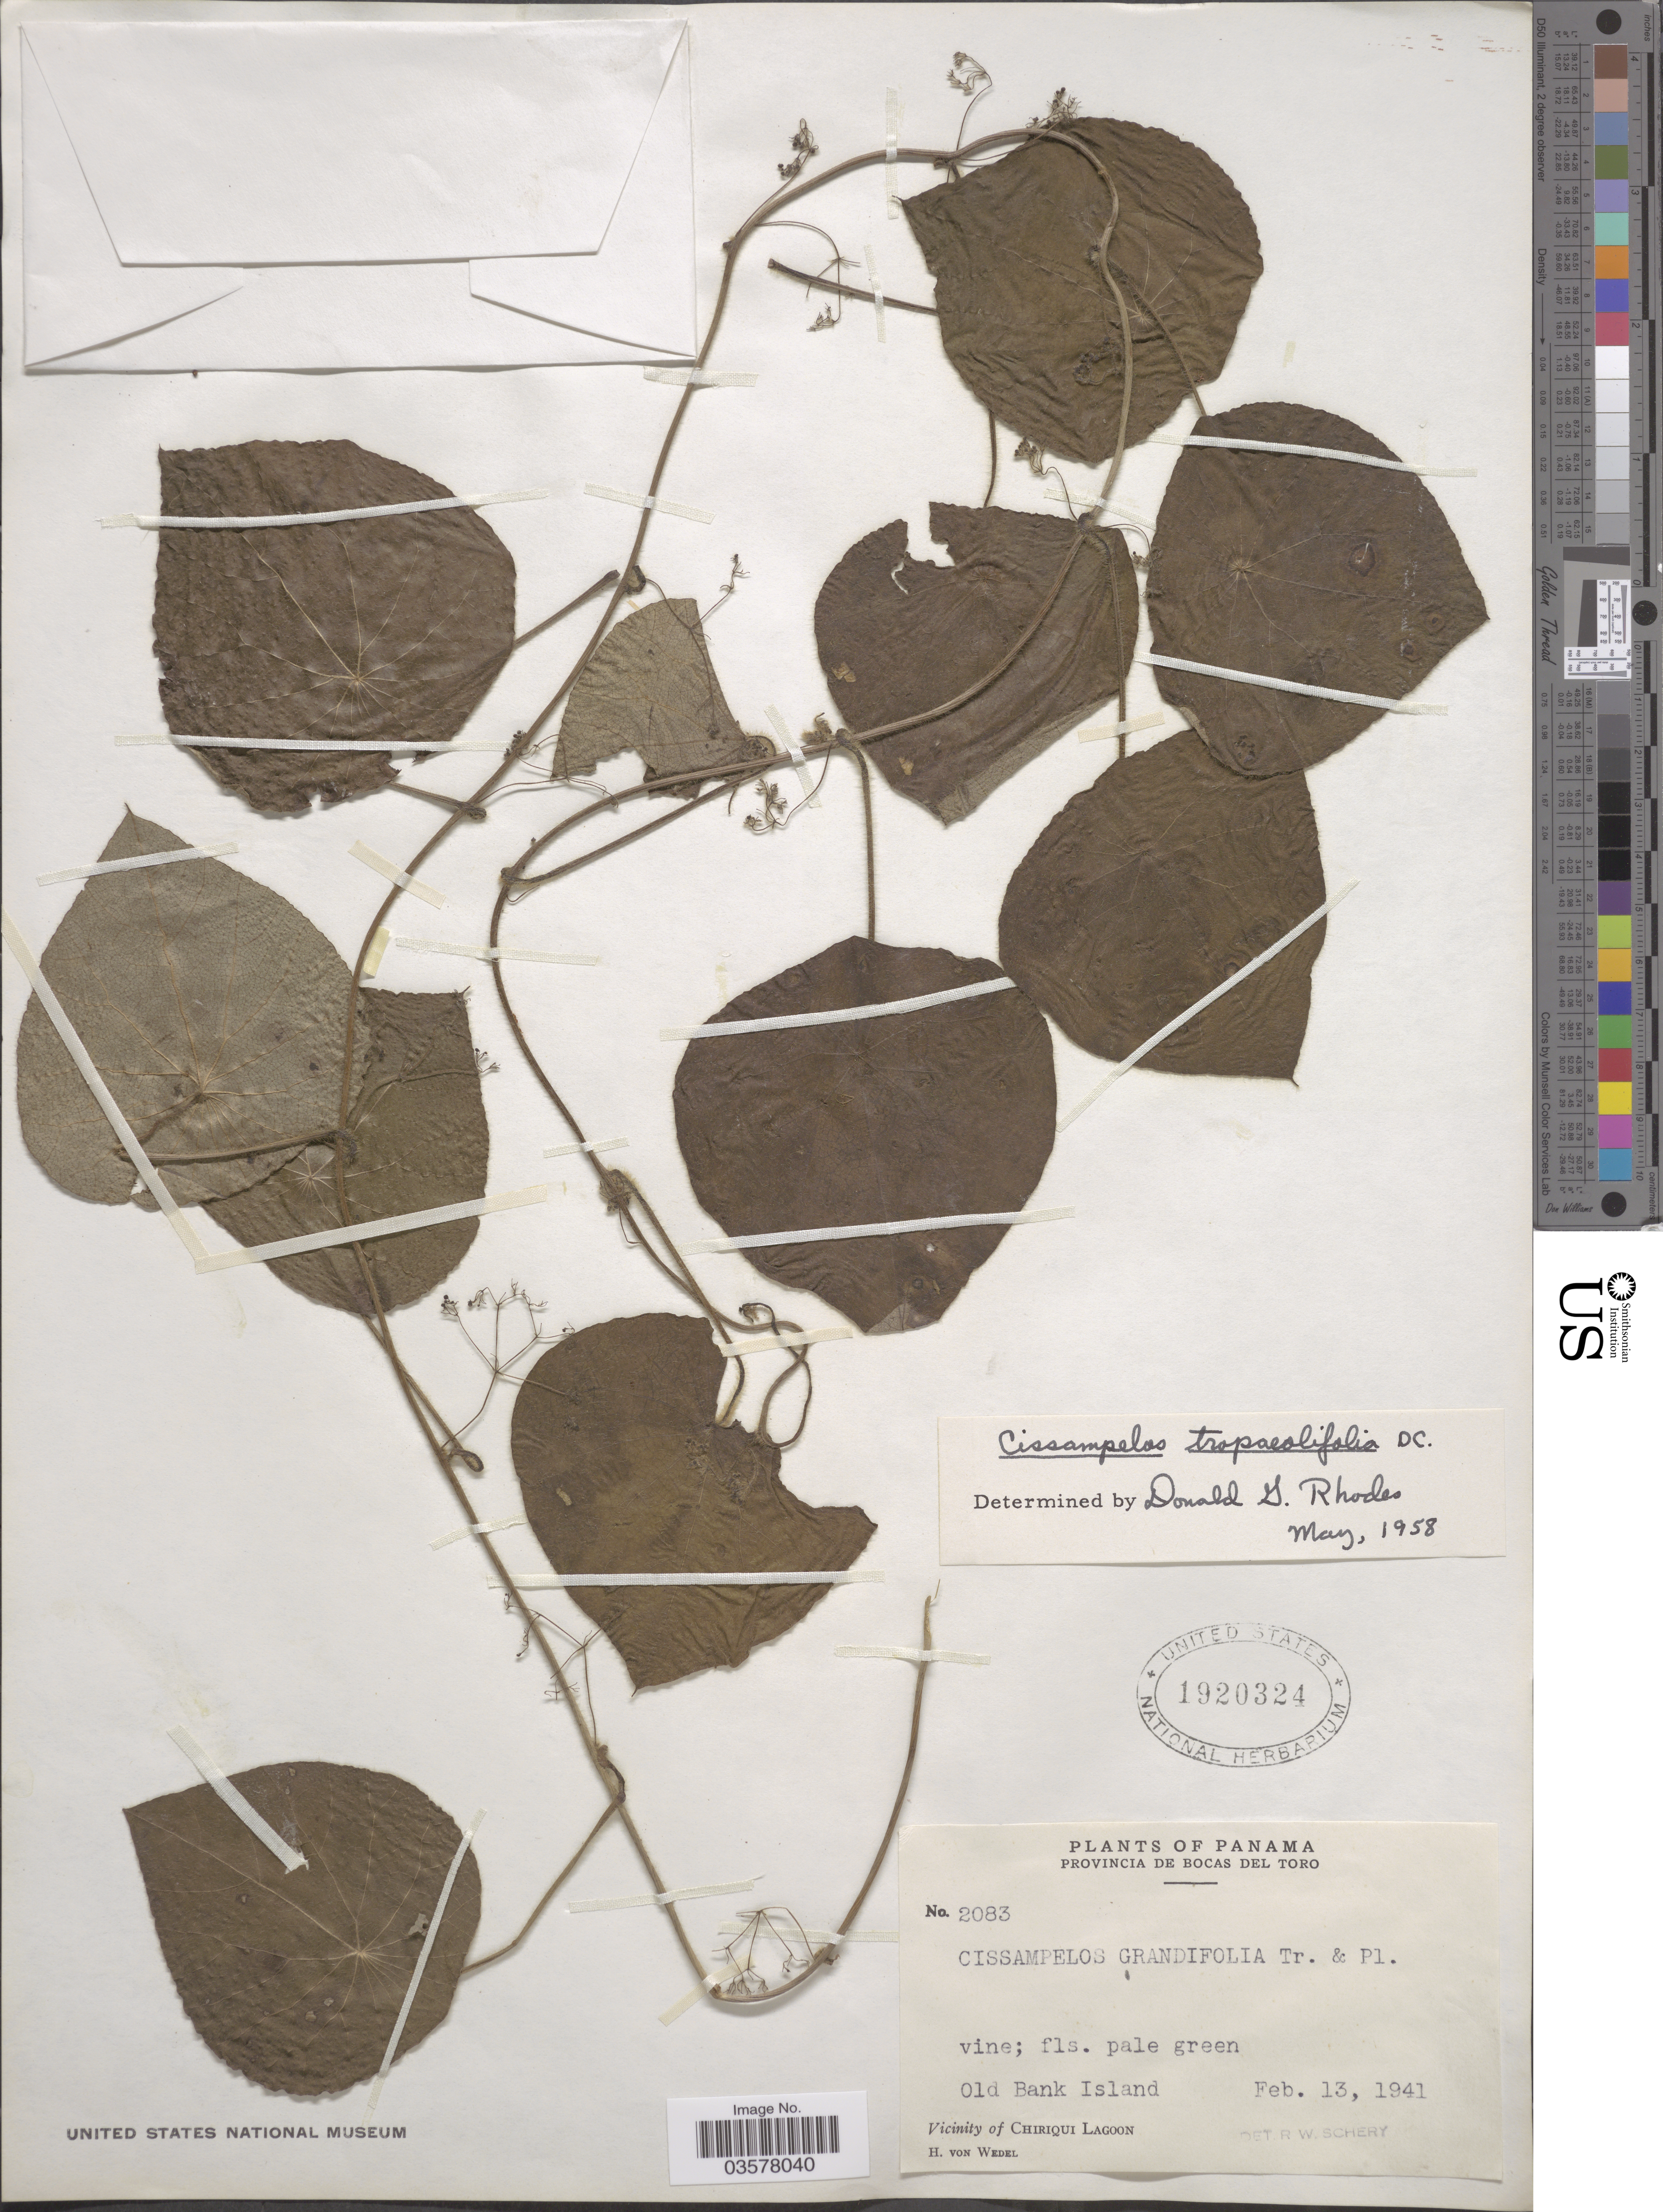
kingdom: Plantae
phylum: Tracheophyta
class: Magnoliopsida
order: Ranunculales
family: Menispermaceae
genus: Cissampelos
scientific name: Cissampelos tropaeolifolia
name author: DC.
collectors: H. von Wedel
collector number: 2083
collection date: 1941-02-13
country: Panama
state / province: Bocas del Toro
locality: Old Bank Island. Vicinity of Chiriqui Lagoon.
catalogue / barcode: US 1920324